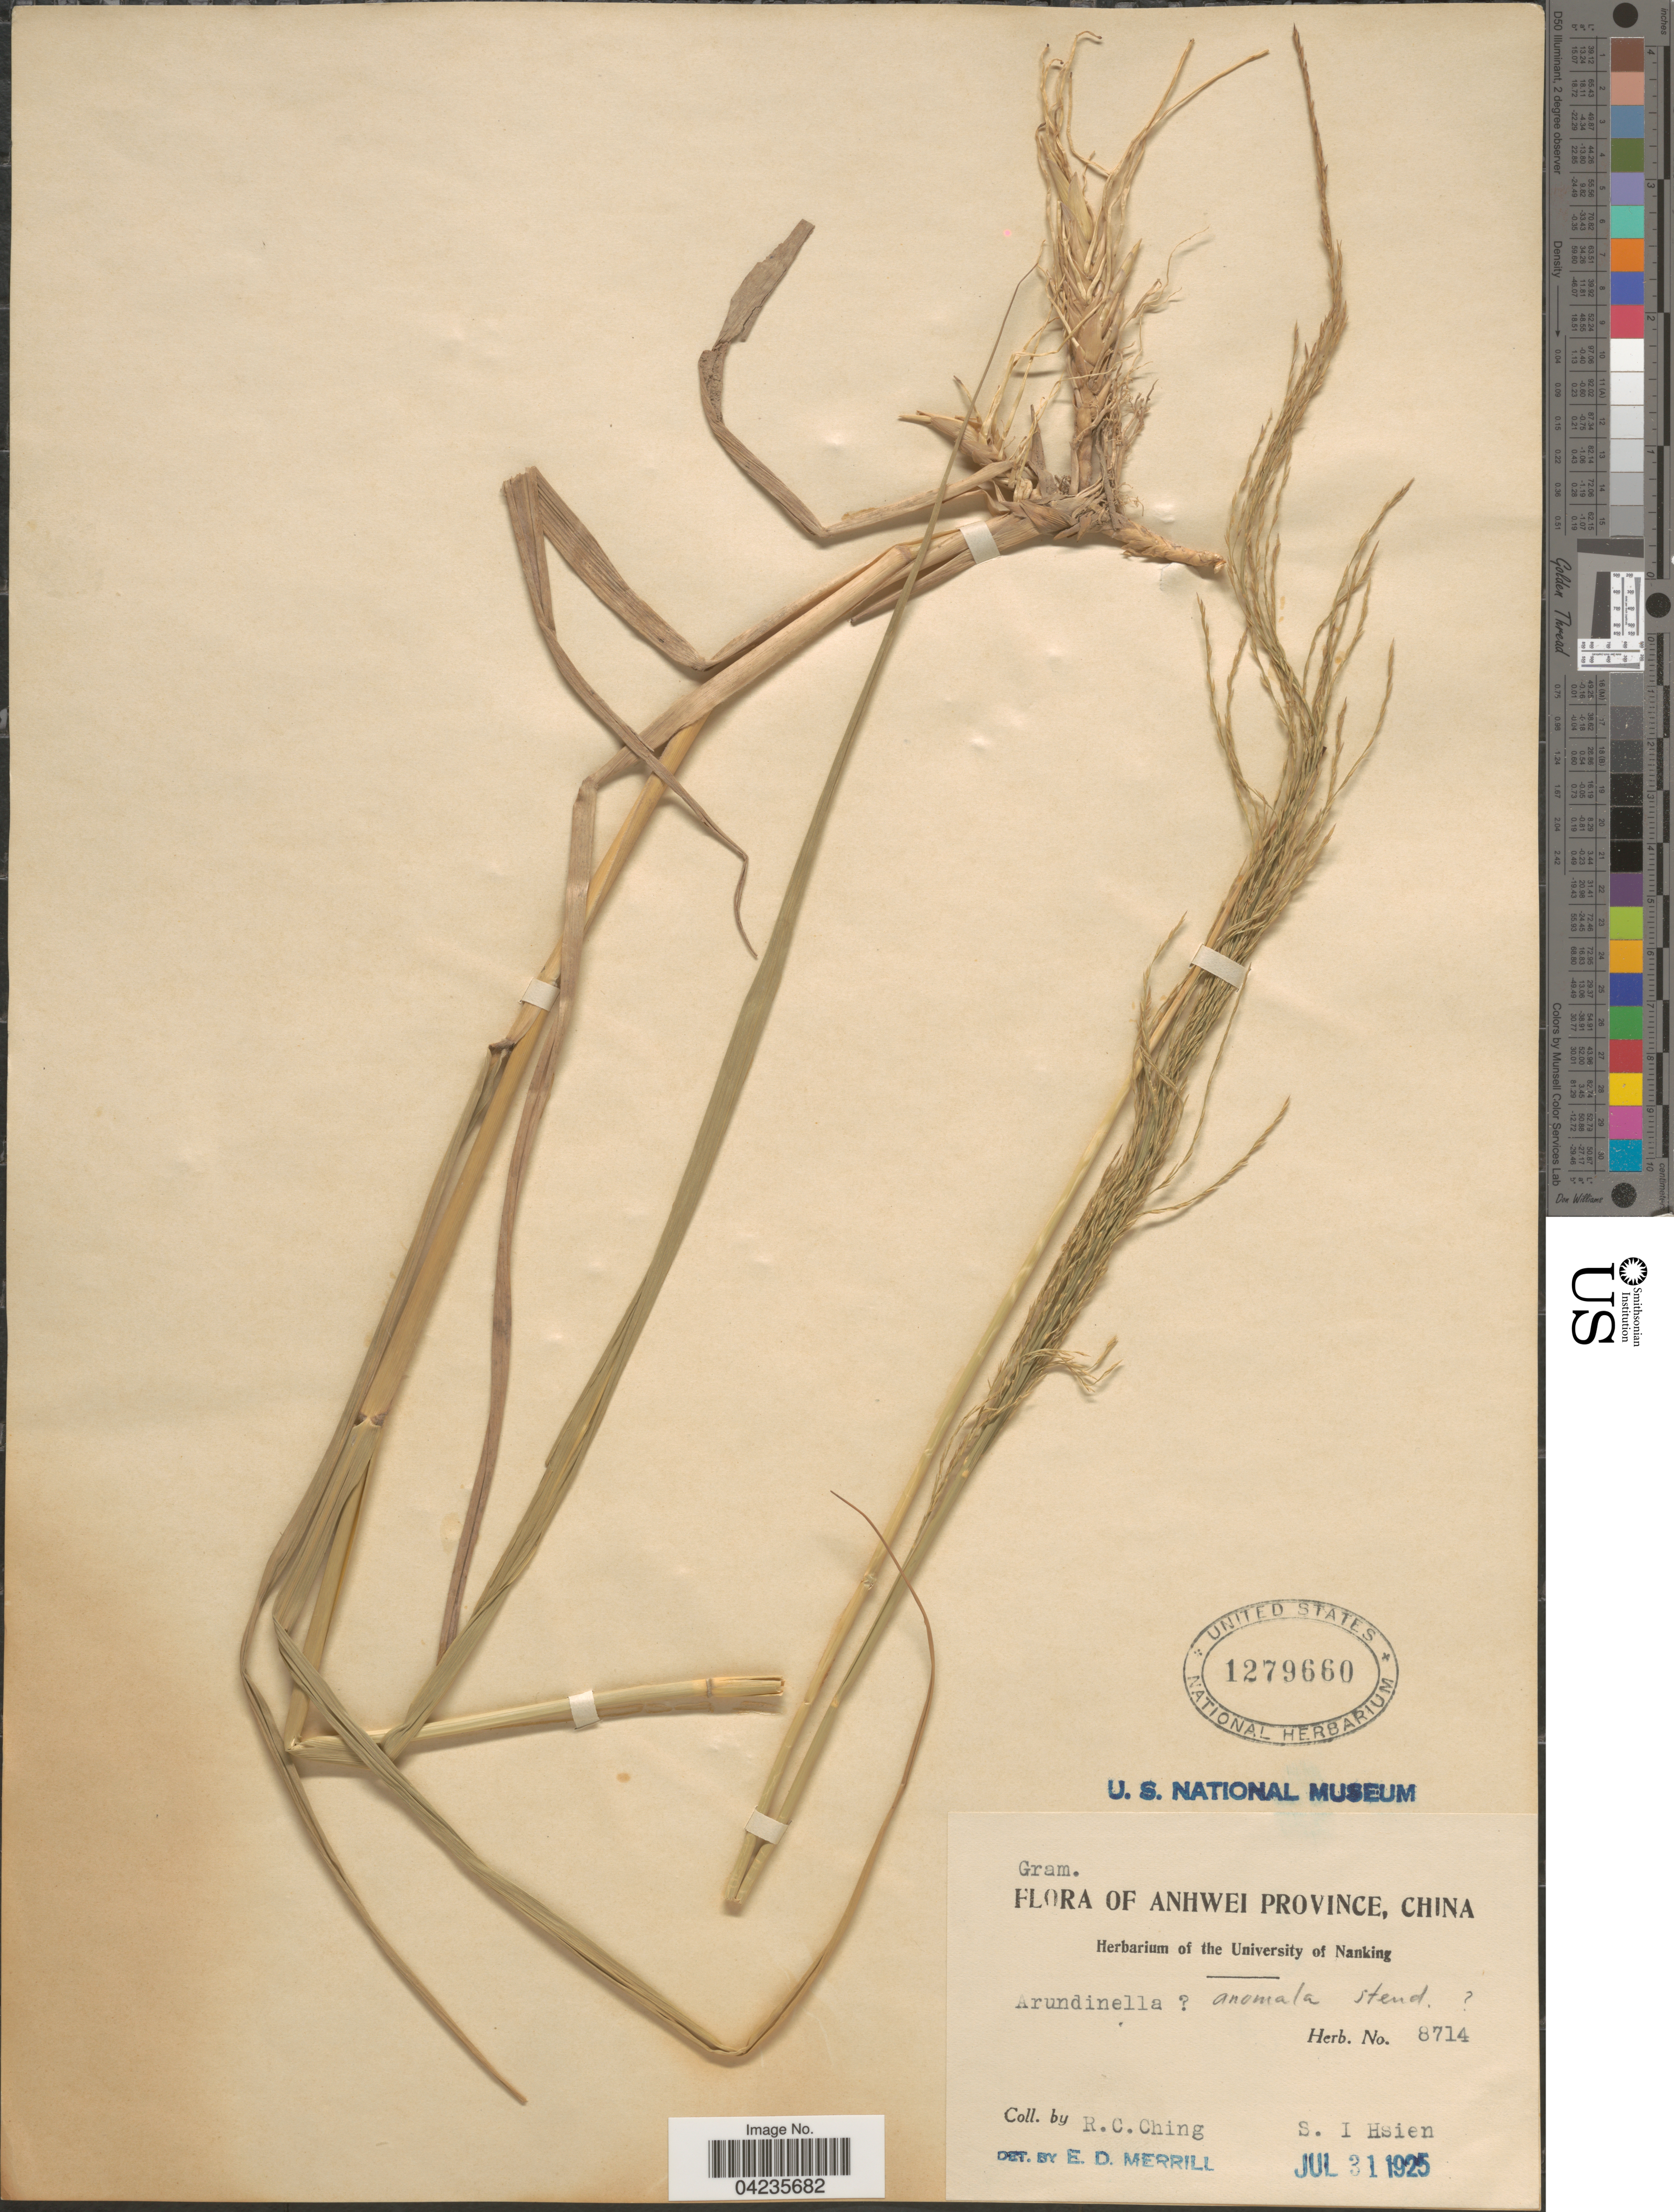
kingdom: Plantae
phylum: Tracheophyta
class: Liliopsida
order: Poales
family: Poaceae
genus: Arundinella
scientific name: Arundinella hirta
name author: (Thunb.) Tanaka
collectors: R. C. Ching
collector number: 8714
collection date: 1925-07-31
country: China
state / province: Anhui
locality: Anhwei Province. S. I Hsien.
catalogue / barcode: US 1279660